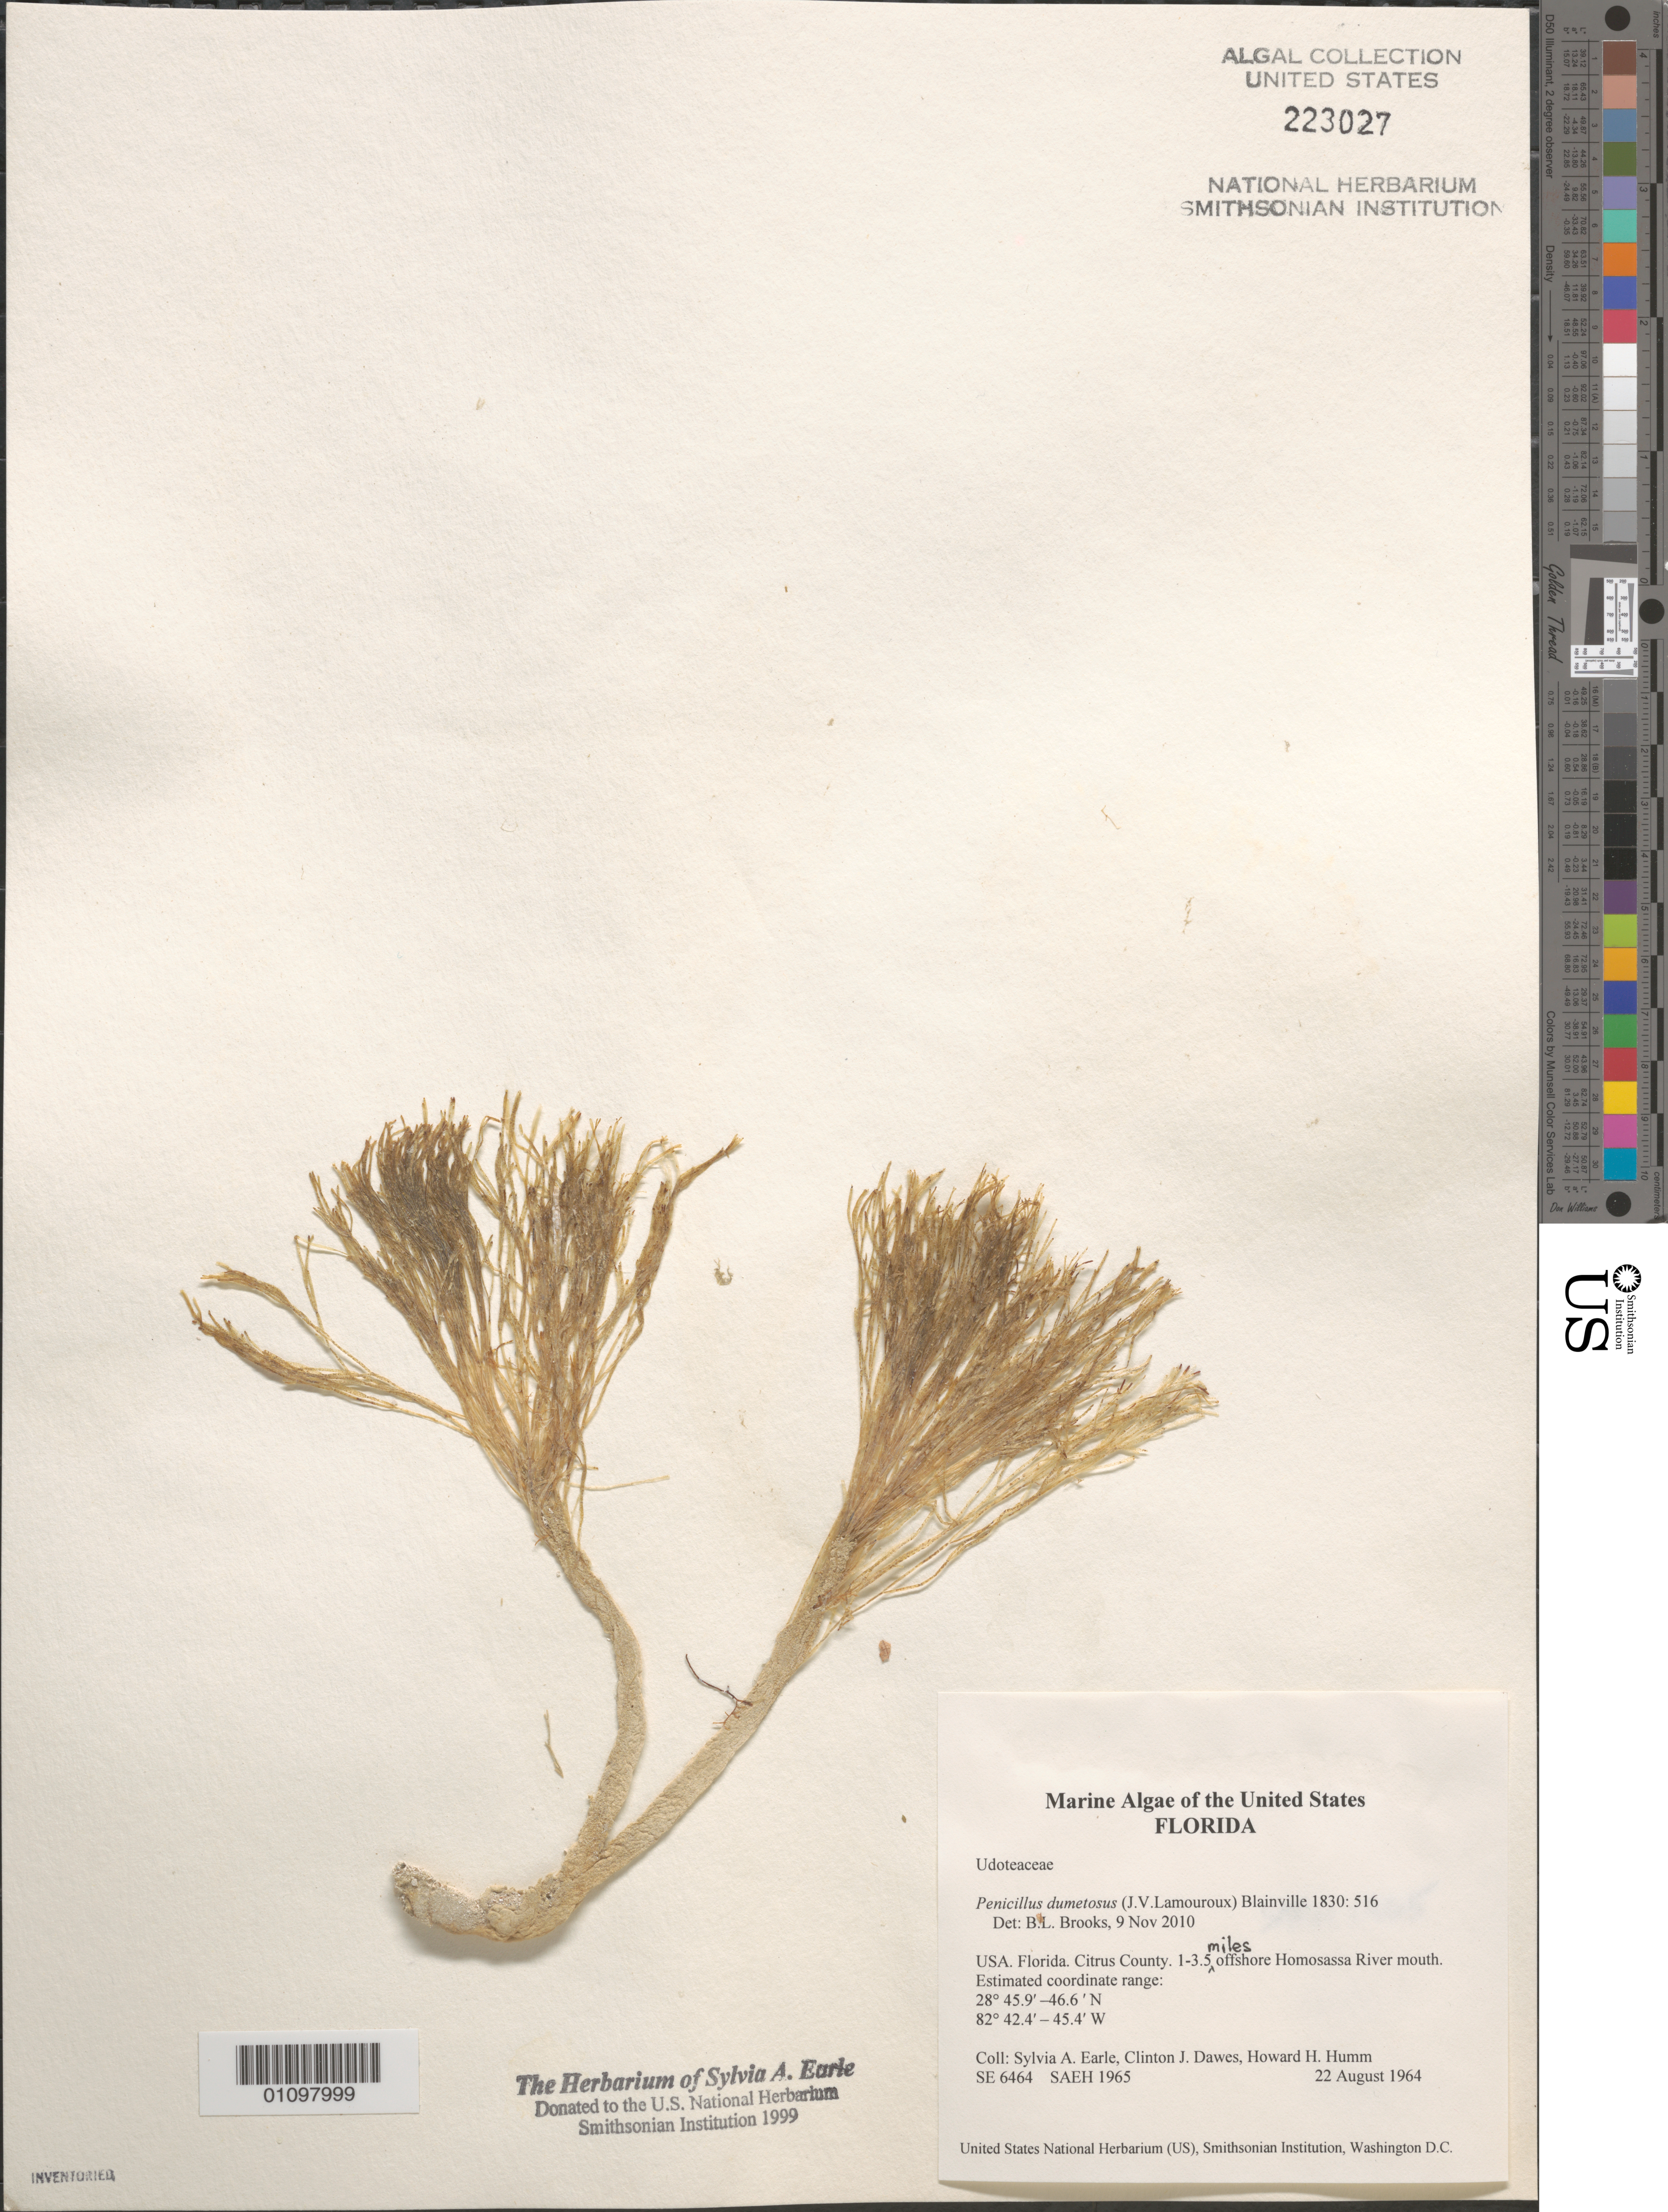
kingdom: Plantae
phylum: Chlorophyta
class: Ulvophyceae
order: Bryopsidales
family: Udoteaceae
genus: Penicillus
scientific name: Penicillus dumetosus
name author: (J.V.Lamouroux) Blainville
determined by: Brooks, B. L., (BOT), Smithsonian Institution - National Museum of Natural History (UNITED STATES)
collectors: S. A. Earle, C. Dawes & H. Humm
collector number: SE 6464 & SAEH 1965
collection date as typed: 22 Aug 1964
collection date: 1964-08-22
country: United States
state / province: Florida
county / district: Citrus County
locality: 1 to 3.5 miles offshore Homosassa River mouth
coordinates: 28 45.9'N; 28 46.6'N, 82 42.4'W; 82 45.4'W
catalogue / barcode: US 223027